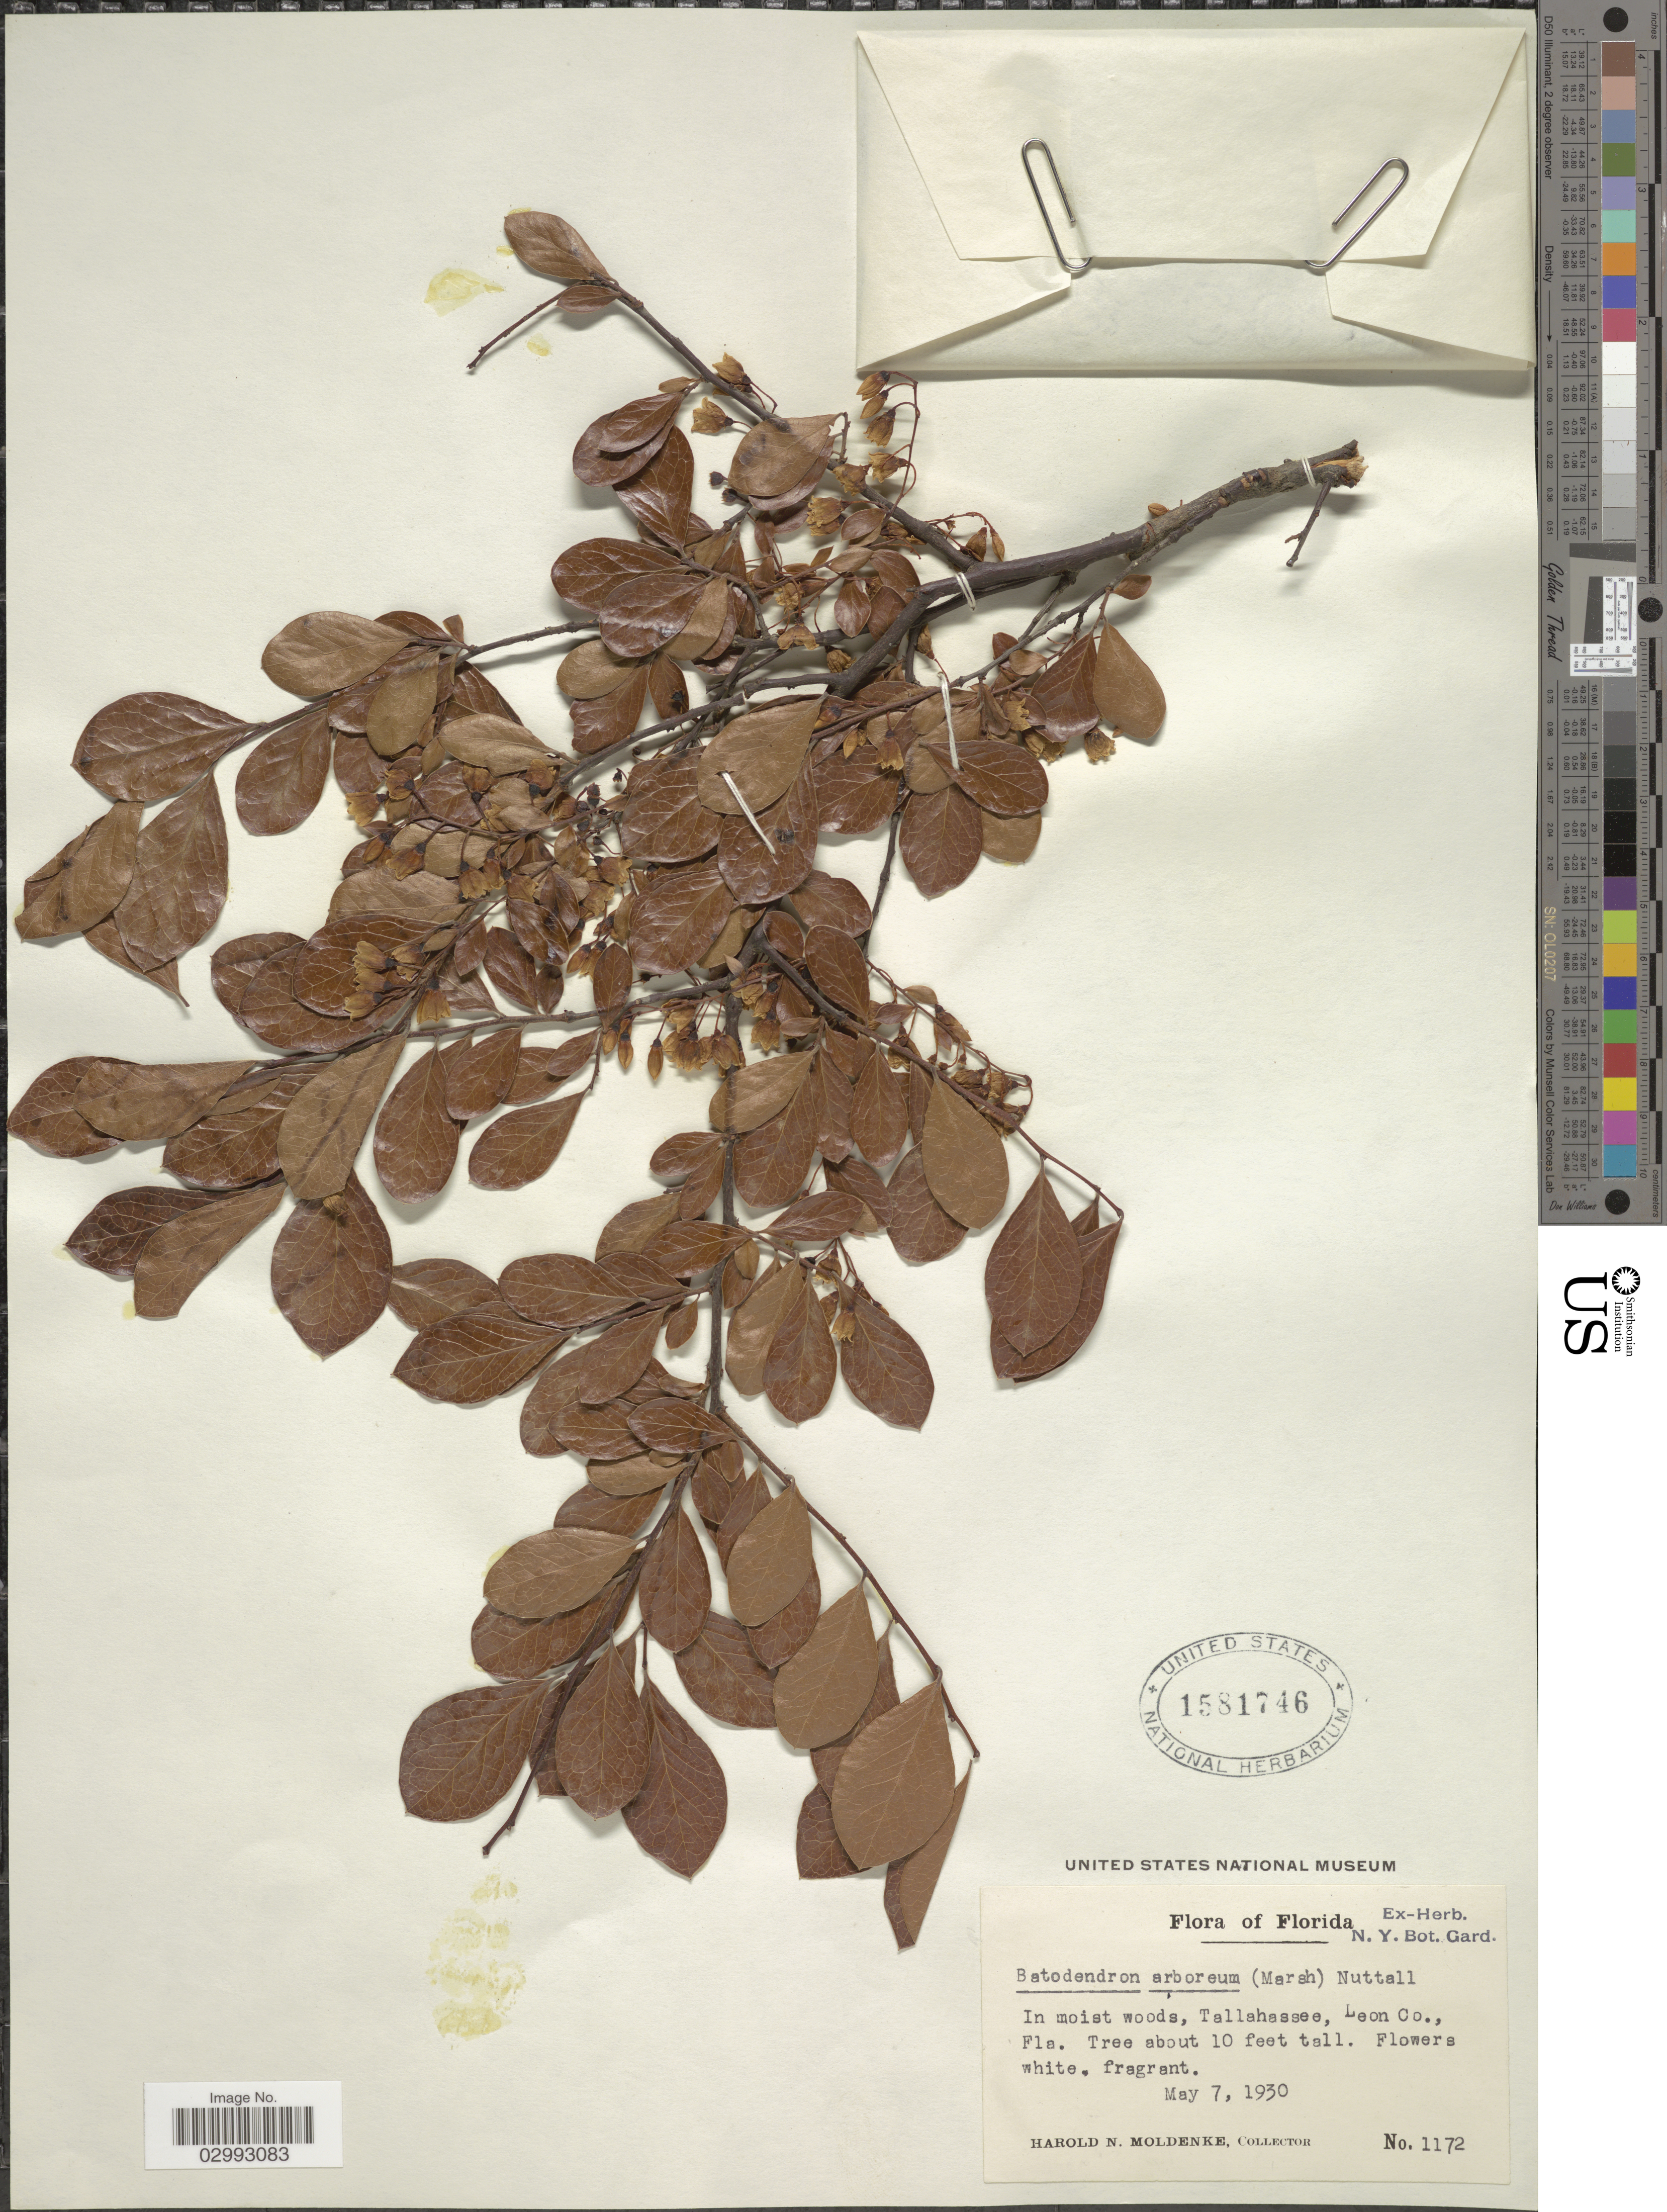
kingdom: Plantae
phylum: Tracheophyta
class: Magnoliopsida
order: Ericales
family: Ericaceae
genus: Batodendron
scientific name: Batodendron arboreum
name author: Nutt.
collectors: H. N. Moldenke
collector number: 1172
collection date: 1930-05-07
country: United States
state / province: Florida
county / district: Leon Co.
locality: Tallahassee.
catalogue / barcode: US 1581746